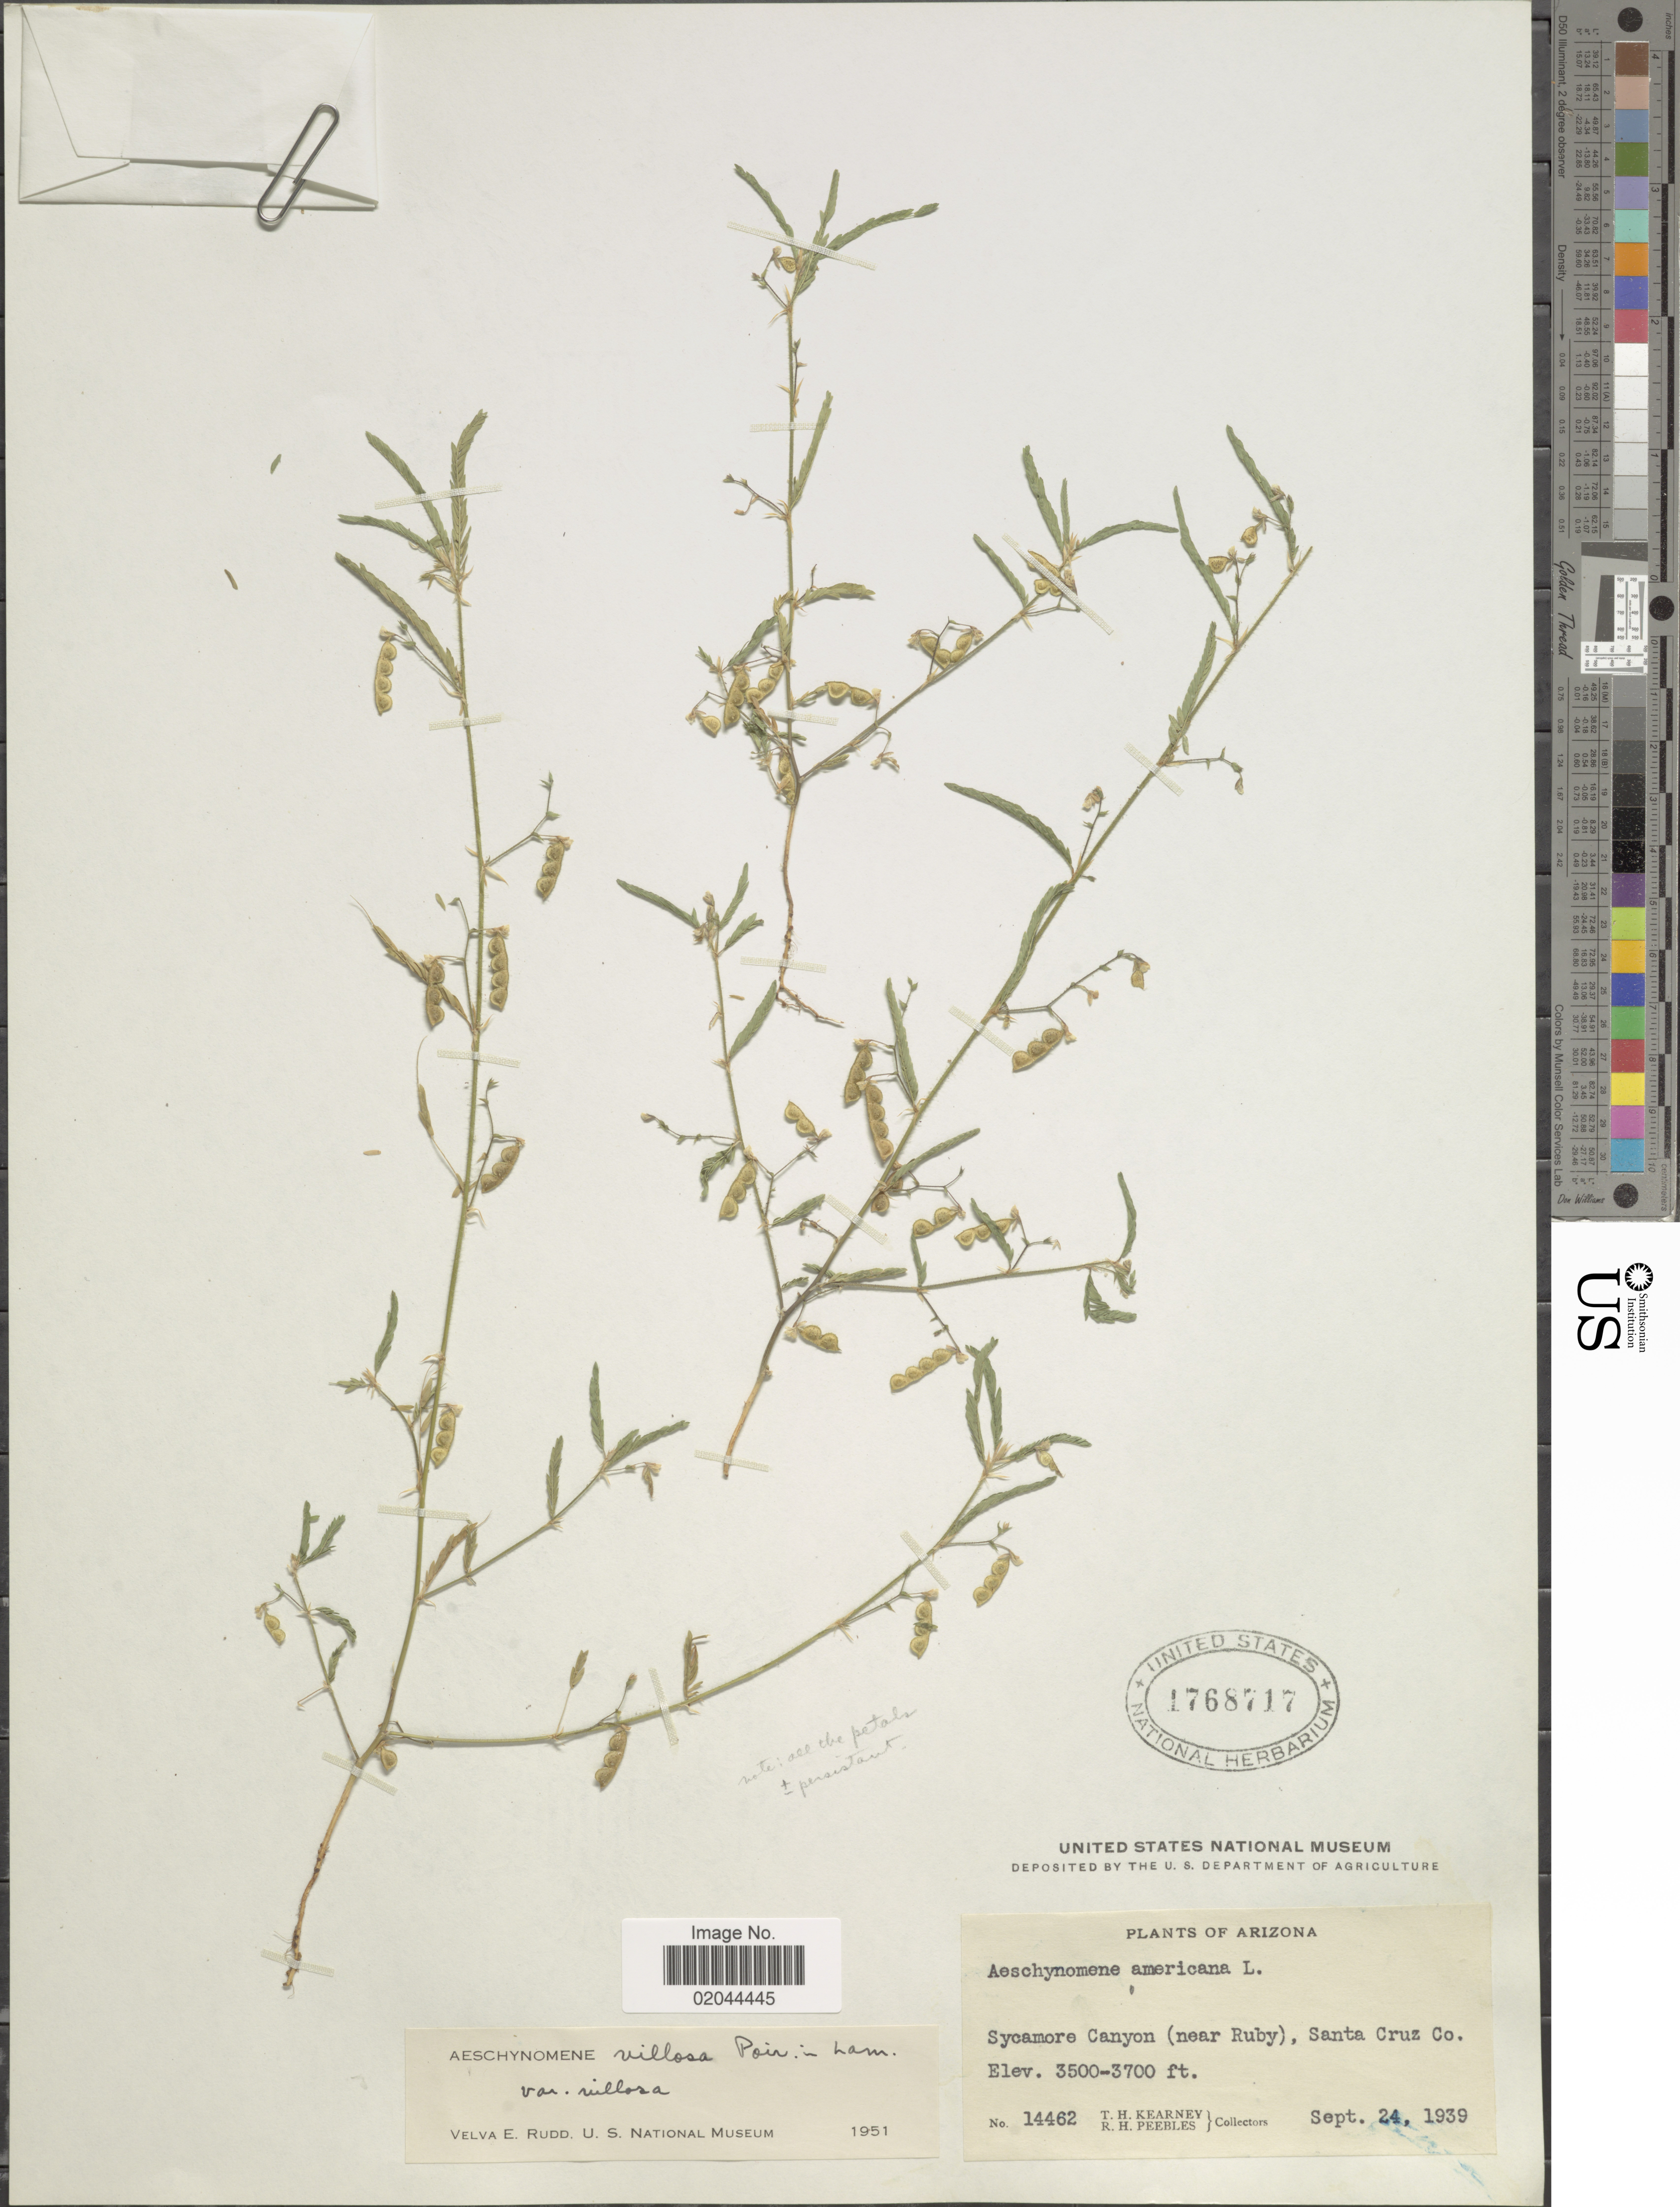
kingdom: Plantae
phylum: Tracheophyta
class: Magnoliopsida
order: Fabales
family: Fabaceae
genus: Aeschynomene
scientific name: Aeschynomene villosa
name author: Poir.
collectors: T. H. Kearney & R. H. Peebles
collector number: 14462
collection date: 1939-09-24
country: United States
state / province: Arizona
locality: Sycamore Canyon (near Ruby), Santa Cruz Co.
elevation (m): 1067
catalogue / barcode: US 1768717